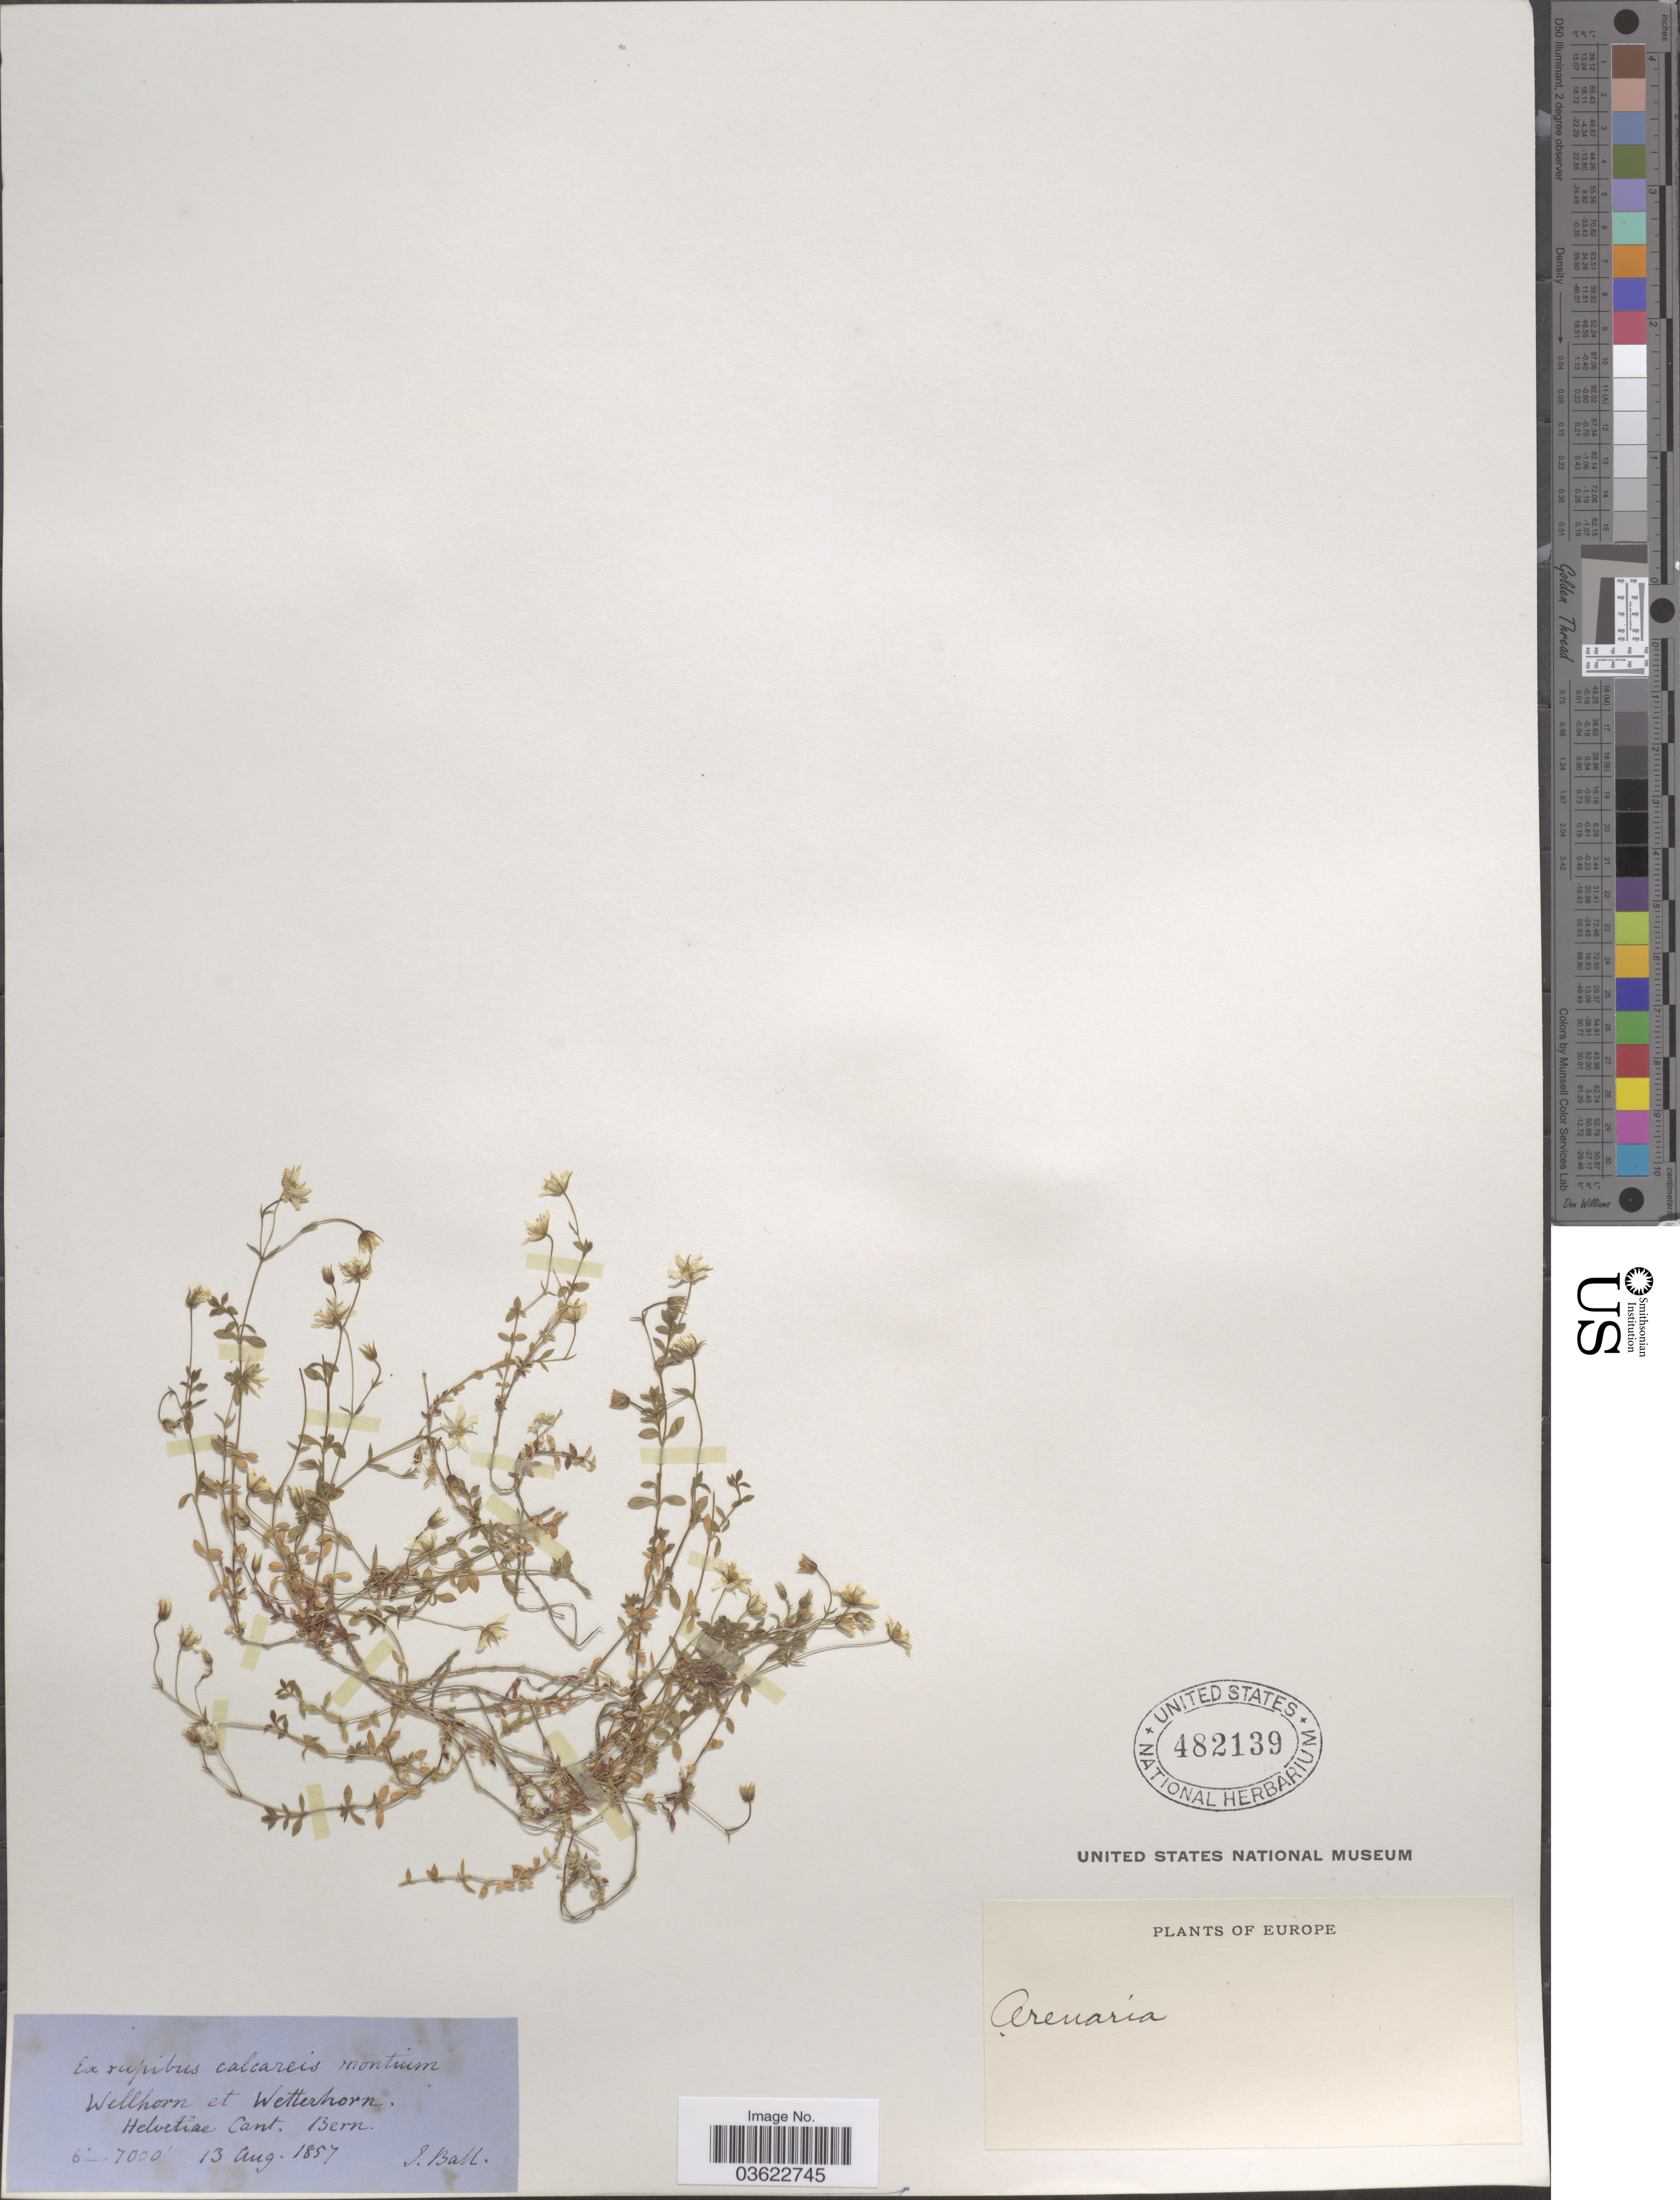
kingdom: Plantae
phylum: Tracheophyta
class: Magnoliopsida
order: Caryophyllales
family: Caryophyllaceae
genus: Arenaria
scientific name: Arenaria sp.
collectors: J. Ball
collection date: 1857-08-13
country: Switzerland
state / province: Bern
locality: Ex rupibus calcareis montium. Wellhorn et Wetterhorn. Helvetiae Cant. Bern.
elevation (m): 1829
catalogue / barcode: US 482139